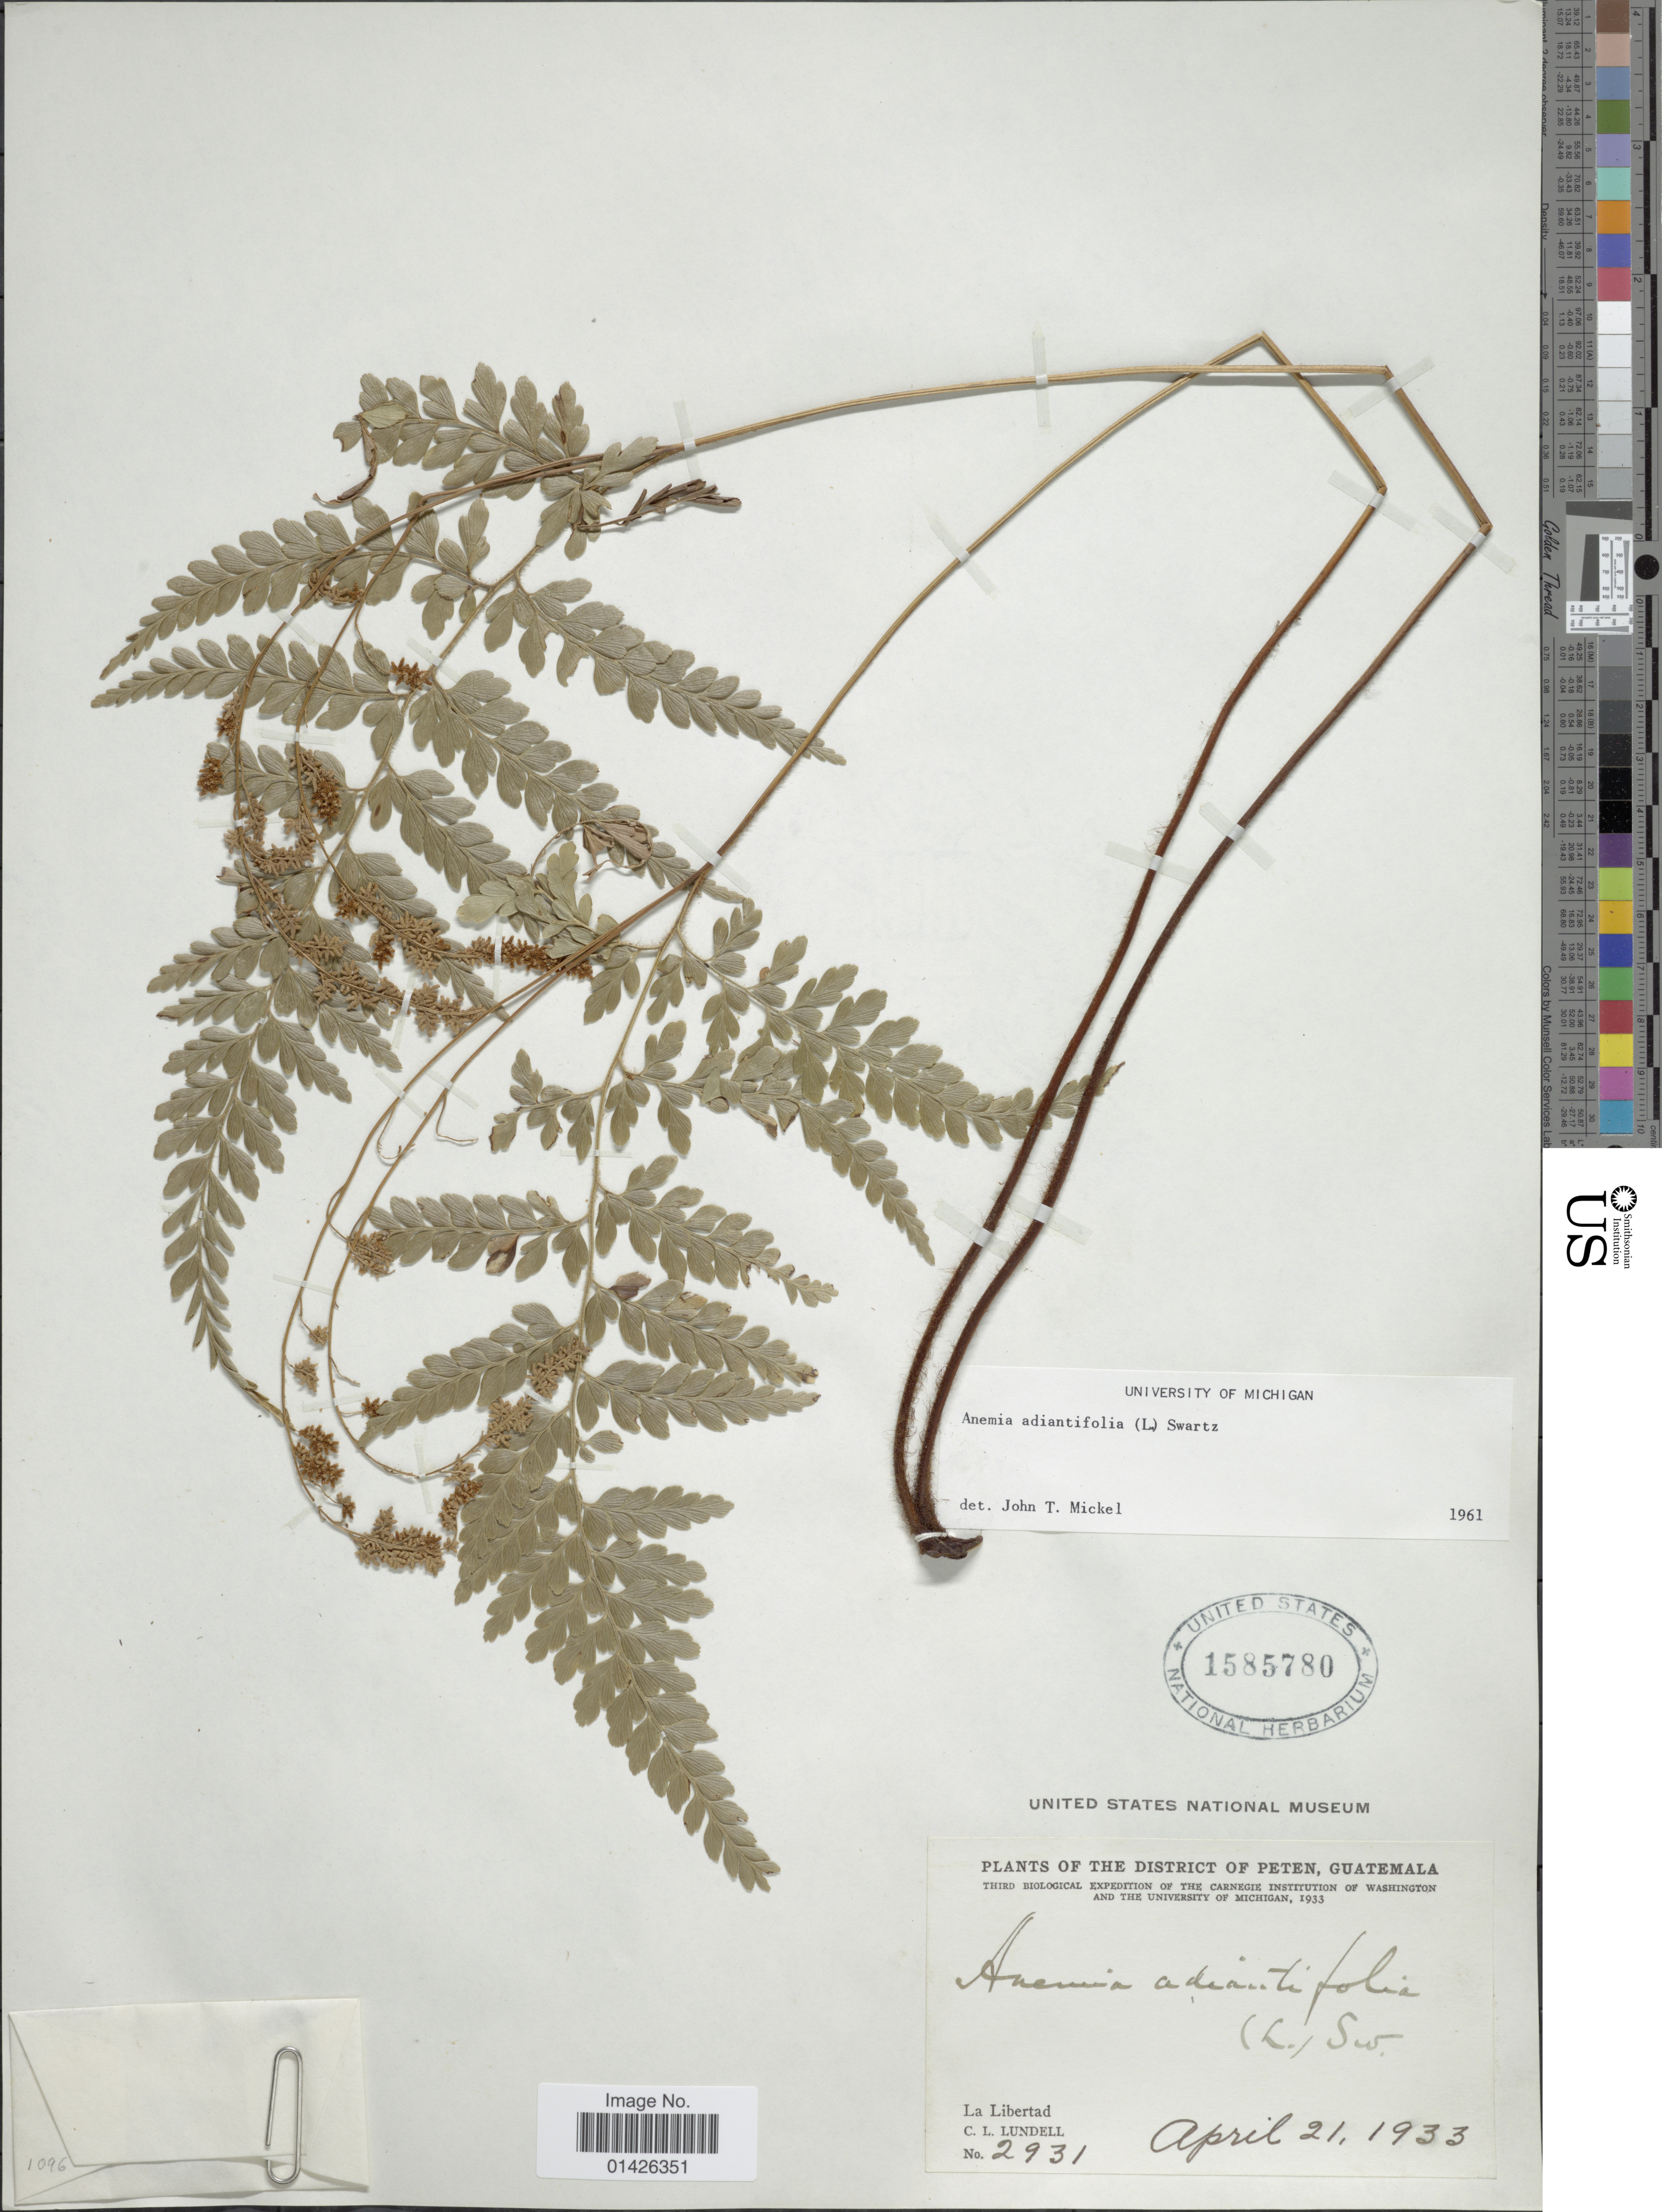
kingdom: Plantae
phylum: Tracheophyta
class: Polypodiopsida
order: Schizaeales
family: Anemiaceae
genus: Anemia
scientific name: Anemia adiantifolia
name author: (L.) Sw.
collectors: C. L. Lundell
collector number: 2931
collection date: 1933-04-21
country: Guatemala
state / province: El Petén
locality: The District of Peten, La Libertad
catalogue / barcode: US 1585780